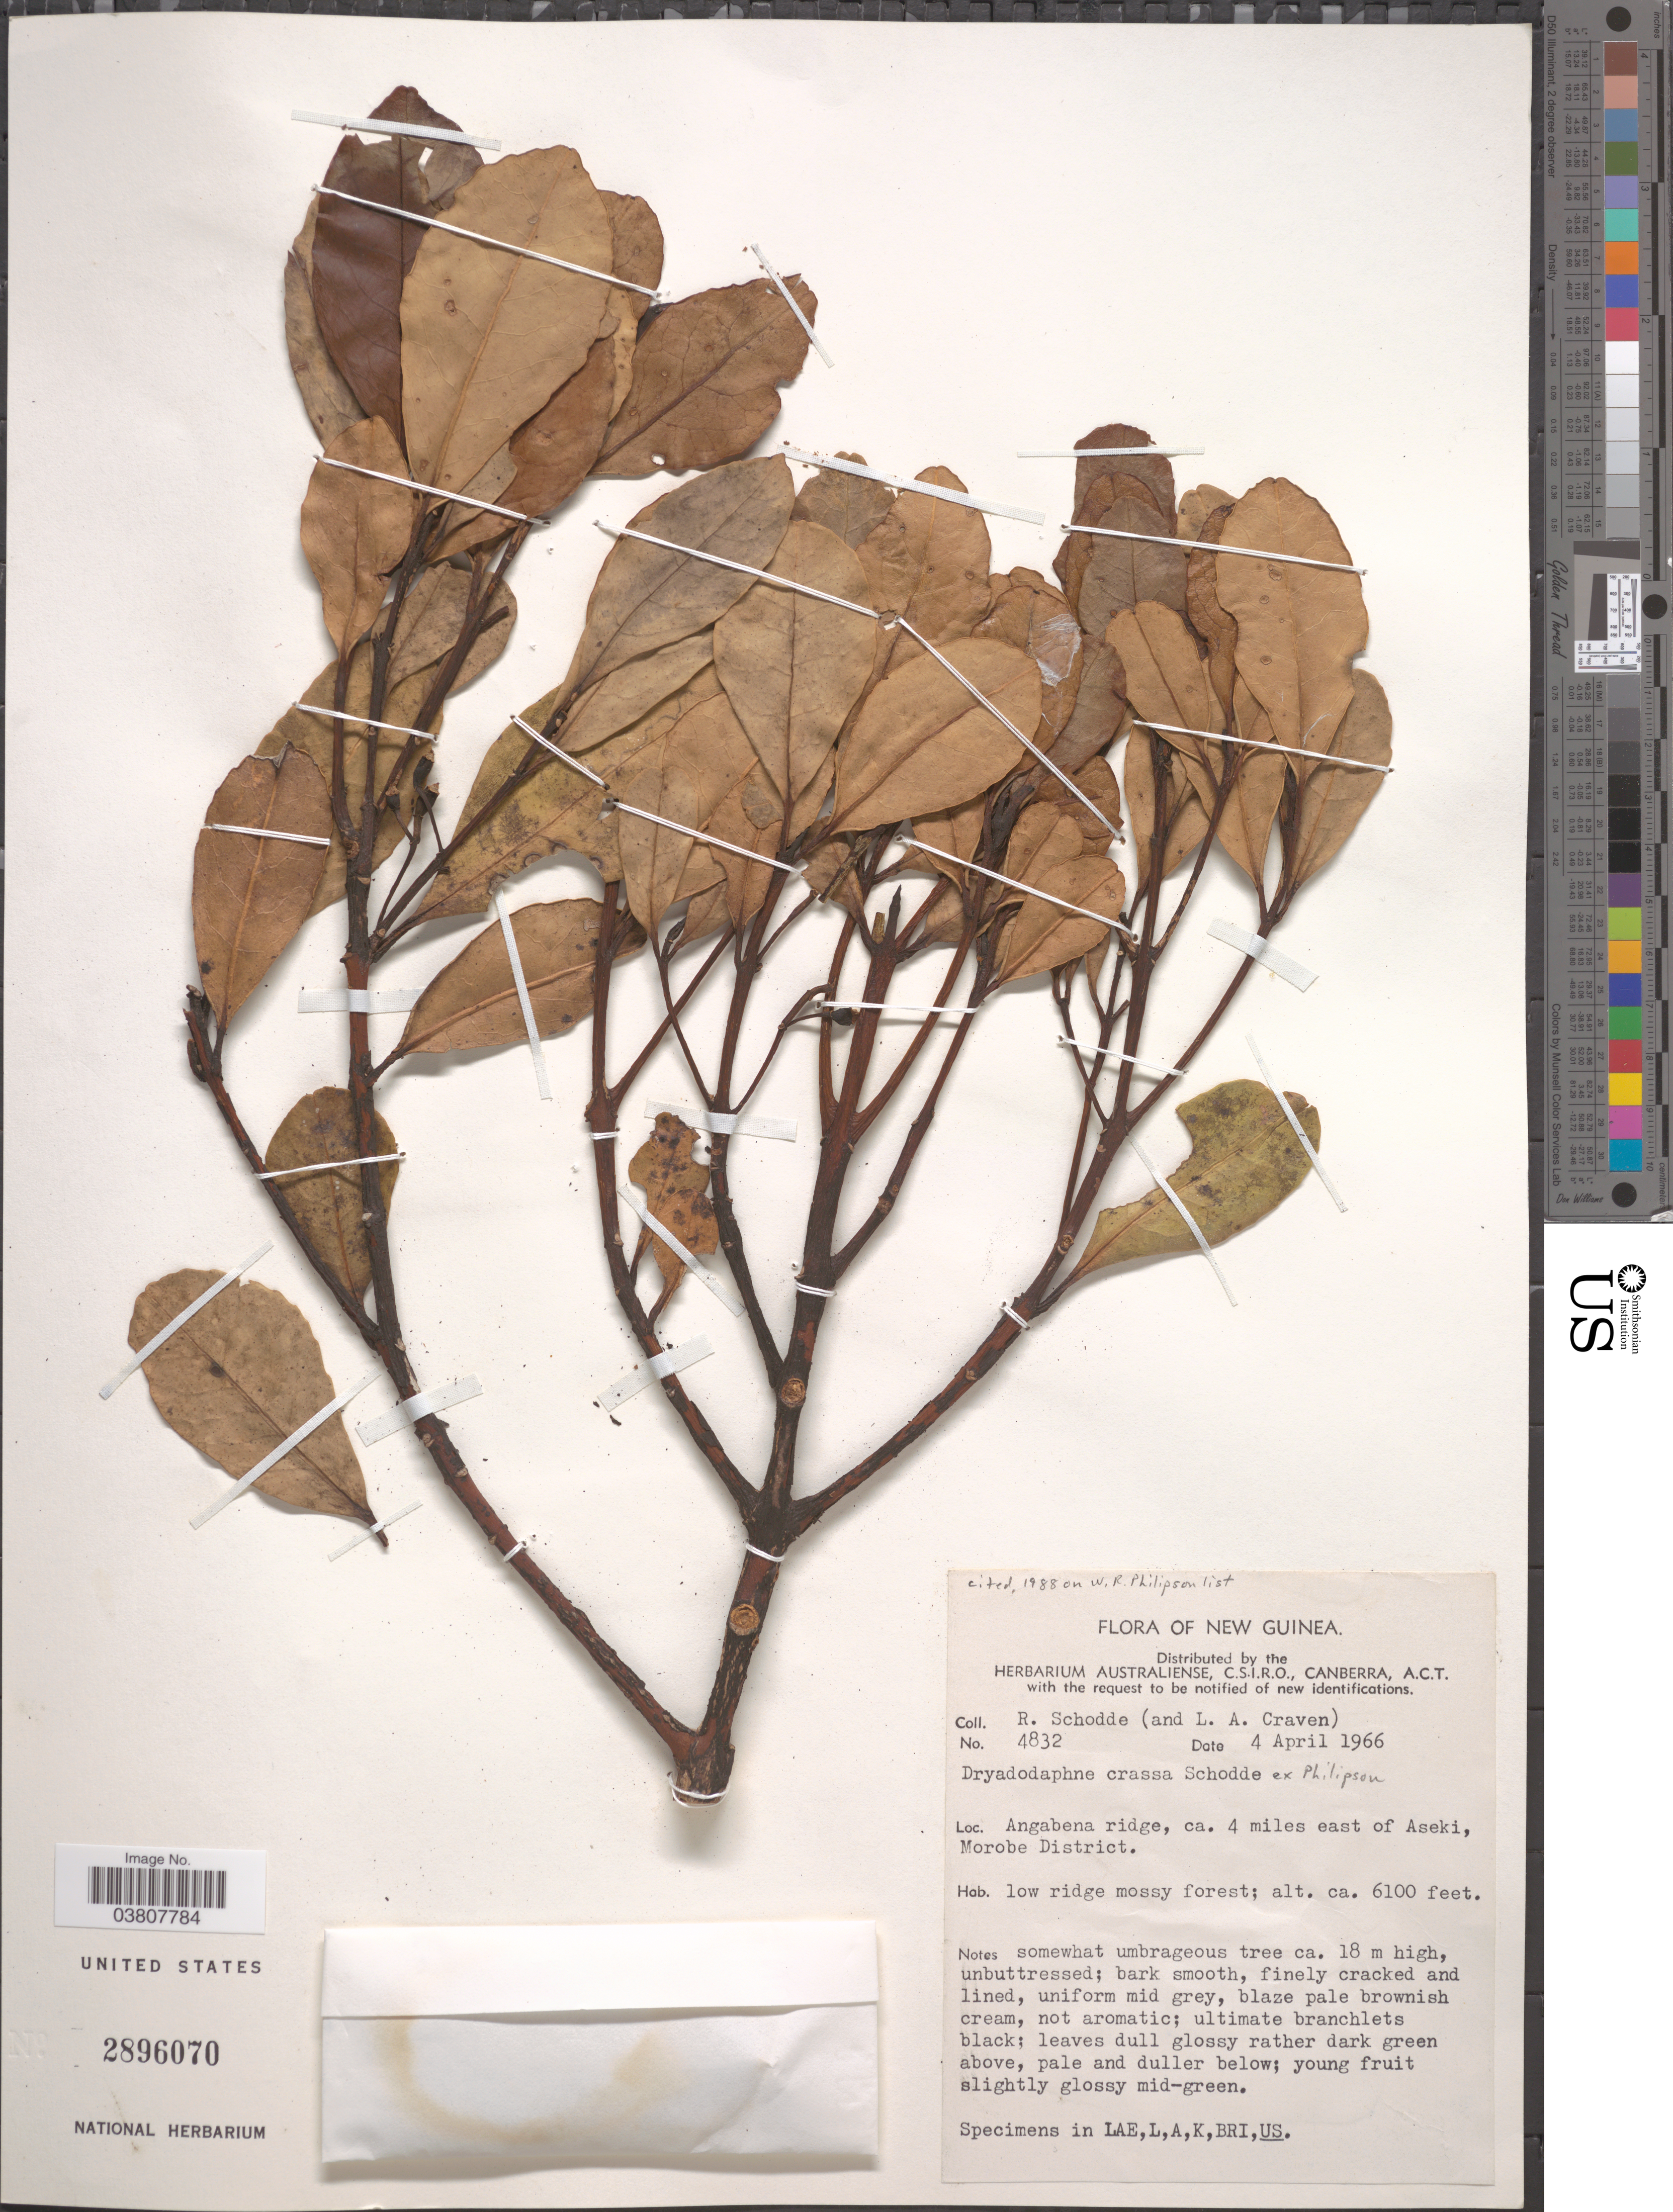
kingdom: Plantae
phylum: Tracheophyta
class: Magnoliopsida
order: Laurales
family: Atherospermataceae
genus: Dryadodaphne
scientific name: Dryadodaphne crassa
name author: Schodde ex Philipson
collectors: R. Schodde & L. A. Craven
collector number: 4832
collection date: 1966-04-04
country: Papua New Guinea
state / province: Morobe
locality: New Guinea. Angabena ridge, ca. 4 miles east of Aseki, Morobe District.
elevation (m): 1859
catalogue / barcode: US 2896070